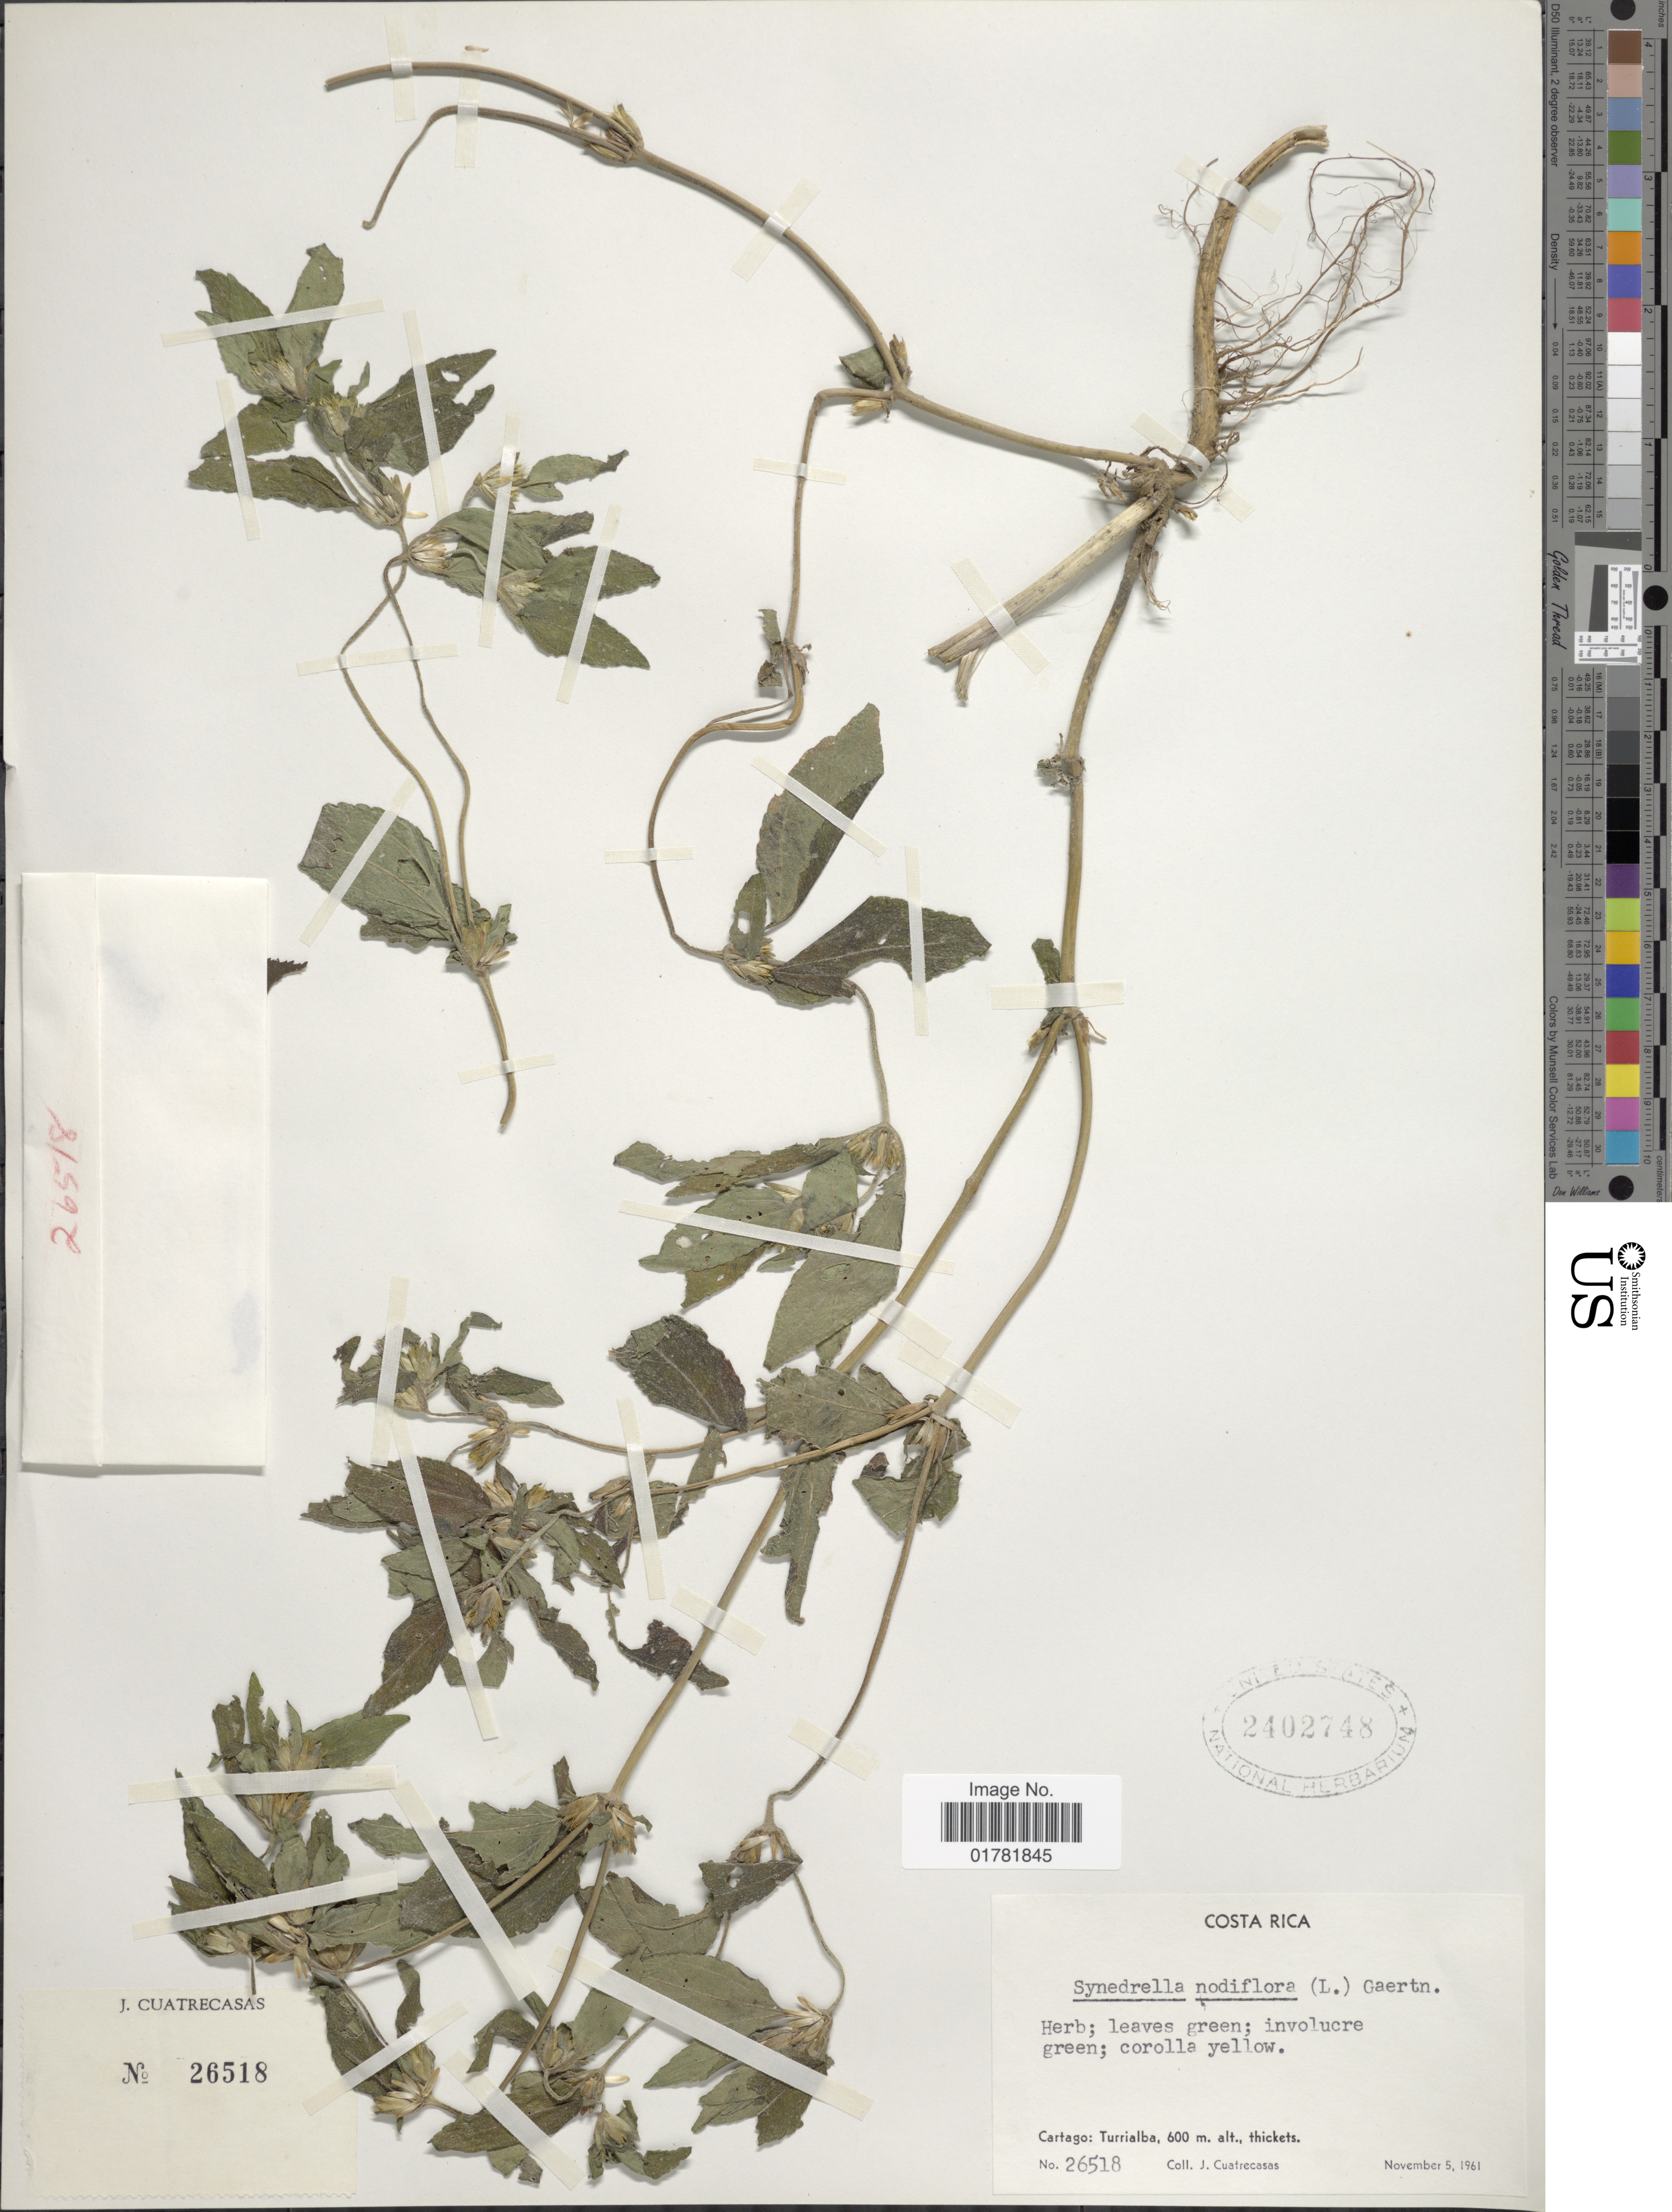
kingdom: Plantae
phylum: Tracheophyta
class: Magnoliopsida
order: Asterales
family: Asteraceae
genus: Synedrella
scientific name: Synedrella nodiflora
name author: (L.) Gaertn.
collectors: J. Cuatrecasas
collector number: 26518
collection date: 1961-11-05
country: Costa Rica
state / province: Cartago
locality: Cartago: Turrialba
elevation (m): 600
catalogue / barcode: US 2402748